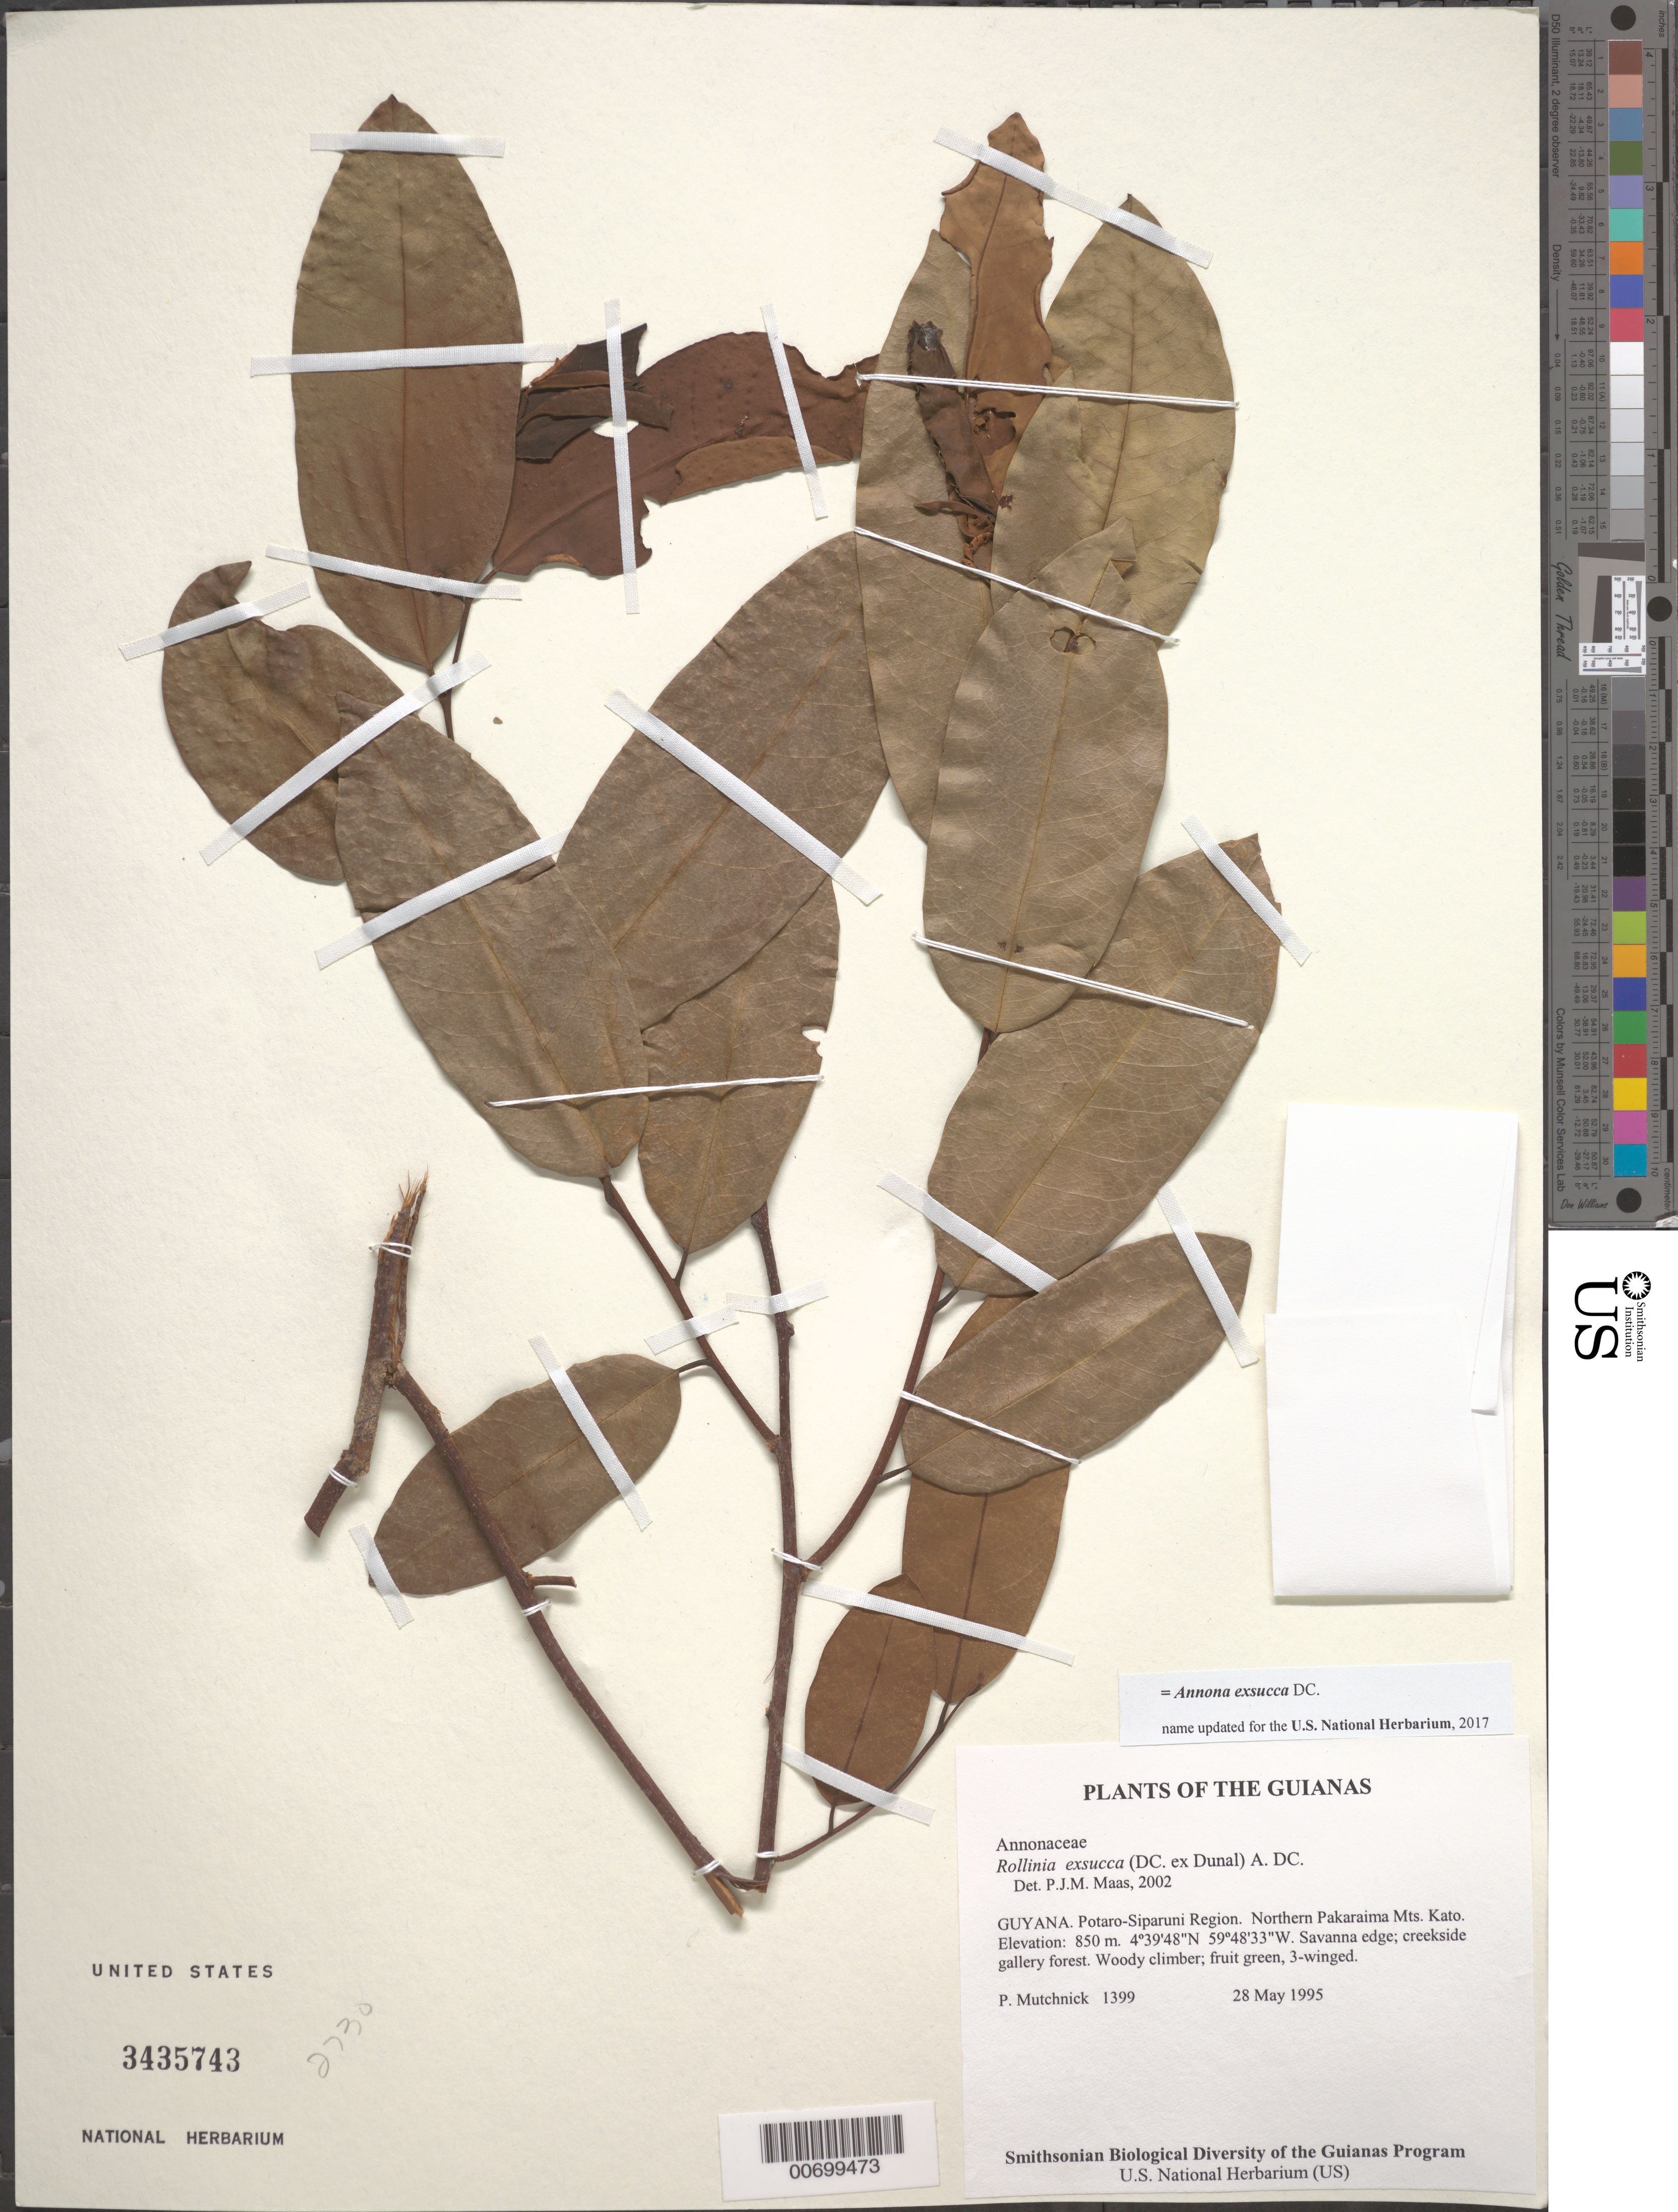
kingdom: Plantae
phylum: Tracheophyta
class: Magnoliopsida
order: Magnoliales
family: Annonaceae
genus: Annona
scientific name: Annona exsucca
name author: DC. ex Dunal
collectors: P. Mutchnick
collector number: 1399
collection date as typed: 28 May 1995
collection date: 1995-05-28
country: Guyana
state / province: Potaro-Siparuni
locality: Northern Pakaraima Mts. Kato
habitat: Savanna edge; creekside gallery forest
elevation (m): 850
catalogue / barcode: US 3435743